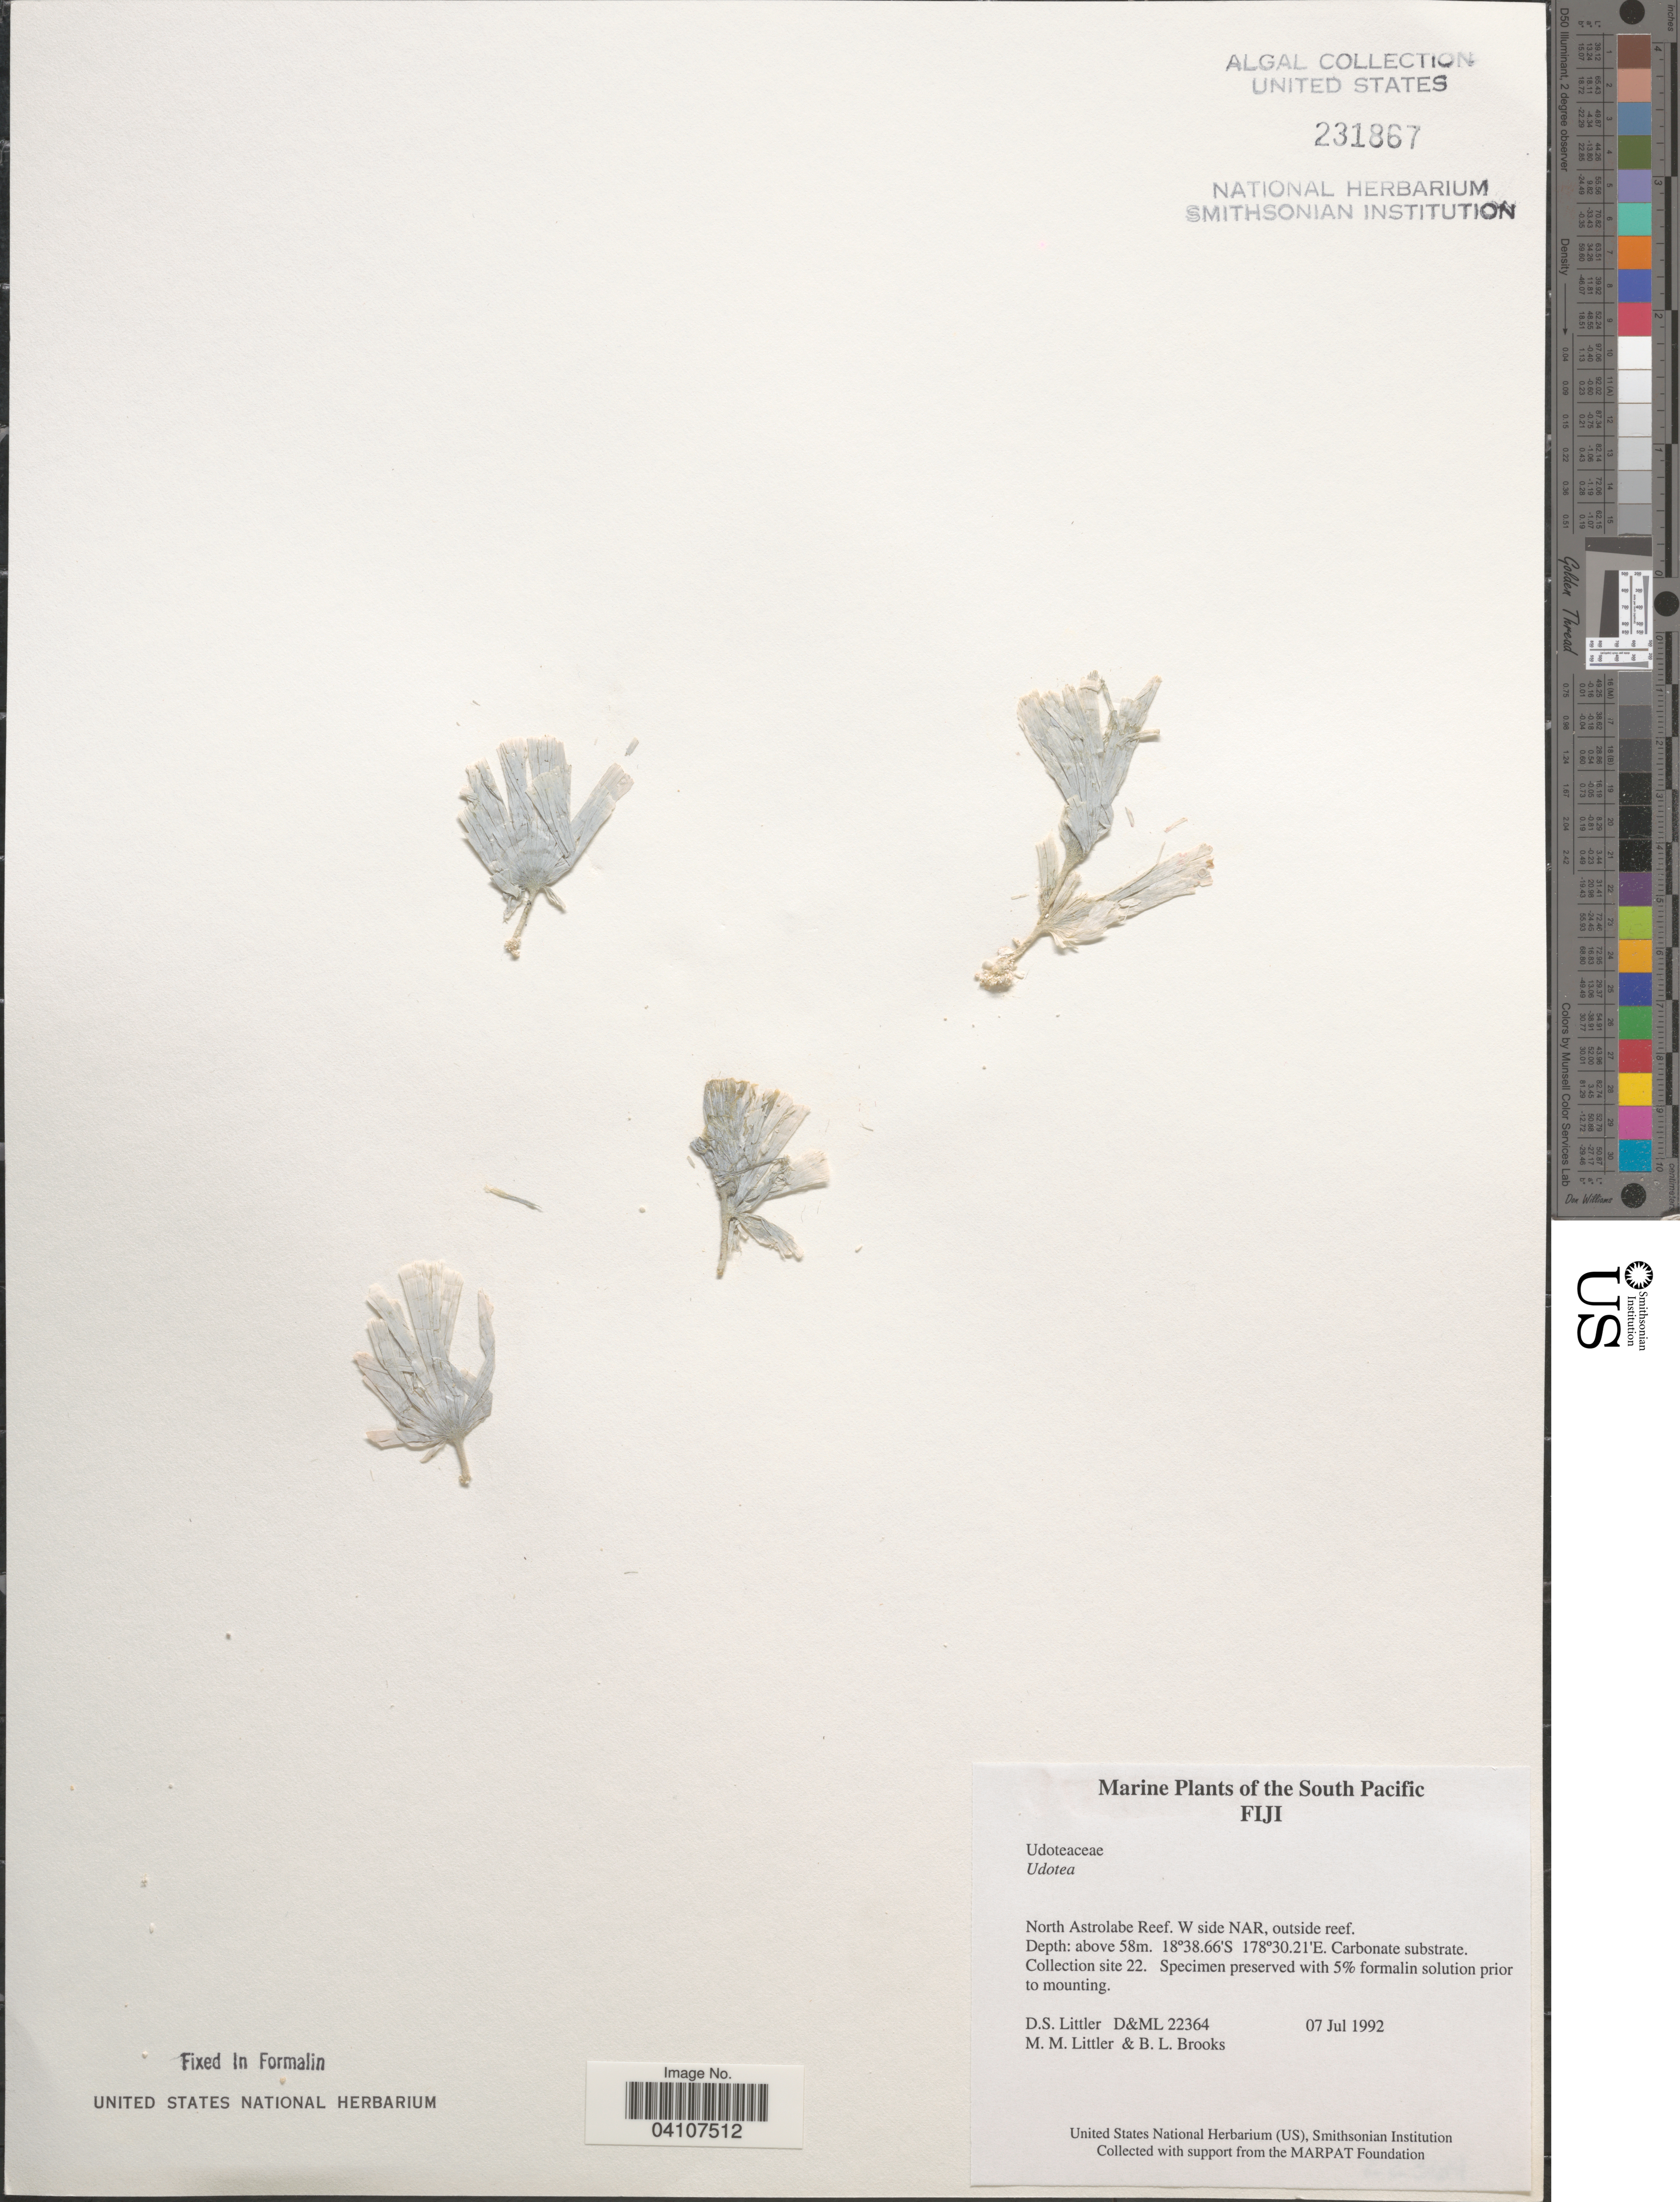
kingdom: Plantae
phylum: Chlorophyta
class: Ulvophyceae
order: Bryopsidales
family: Udoteaceae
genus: Udotea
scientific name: Udotea sp.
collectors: D. S. Littler & B. Brooks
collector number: D&ML 22364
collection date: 1992-07-07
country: Fiji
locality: The South Pacific. North Astrolabe Reef. W side NAR, outside reef. Collection site 22.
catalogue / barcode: US 231867